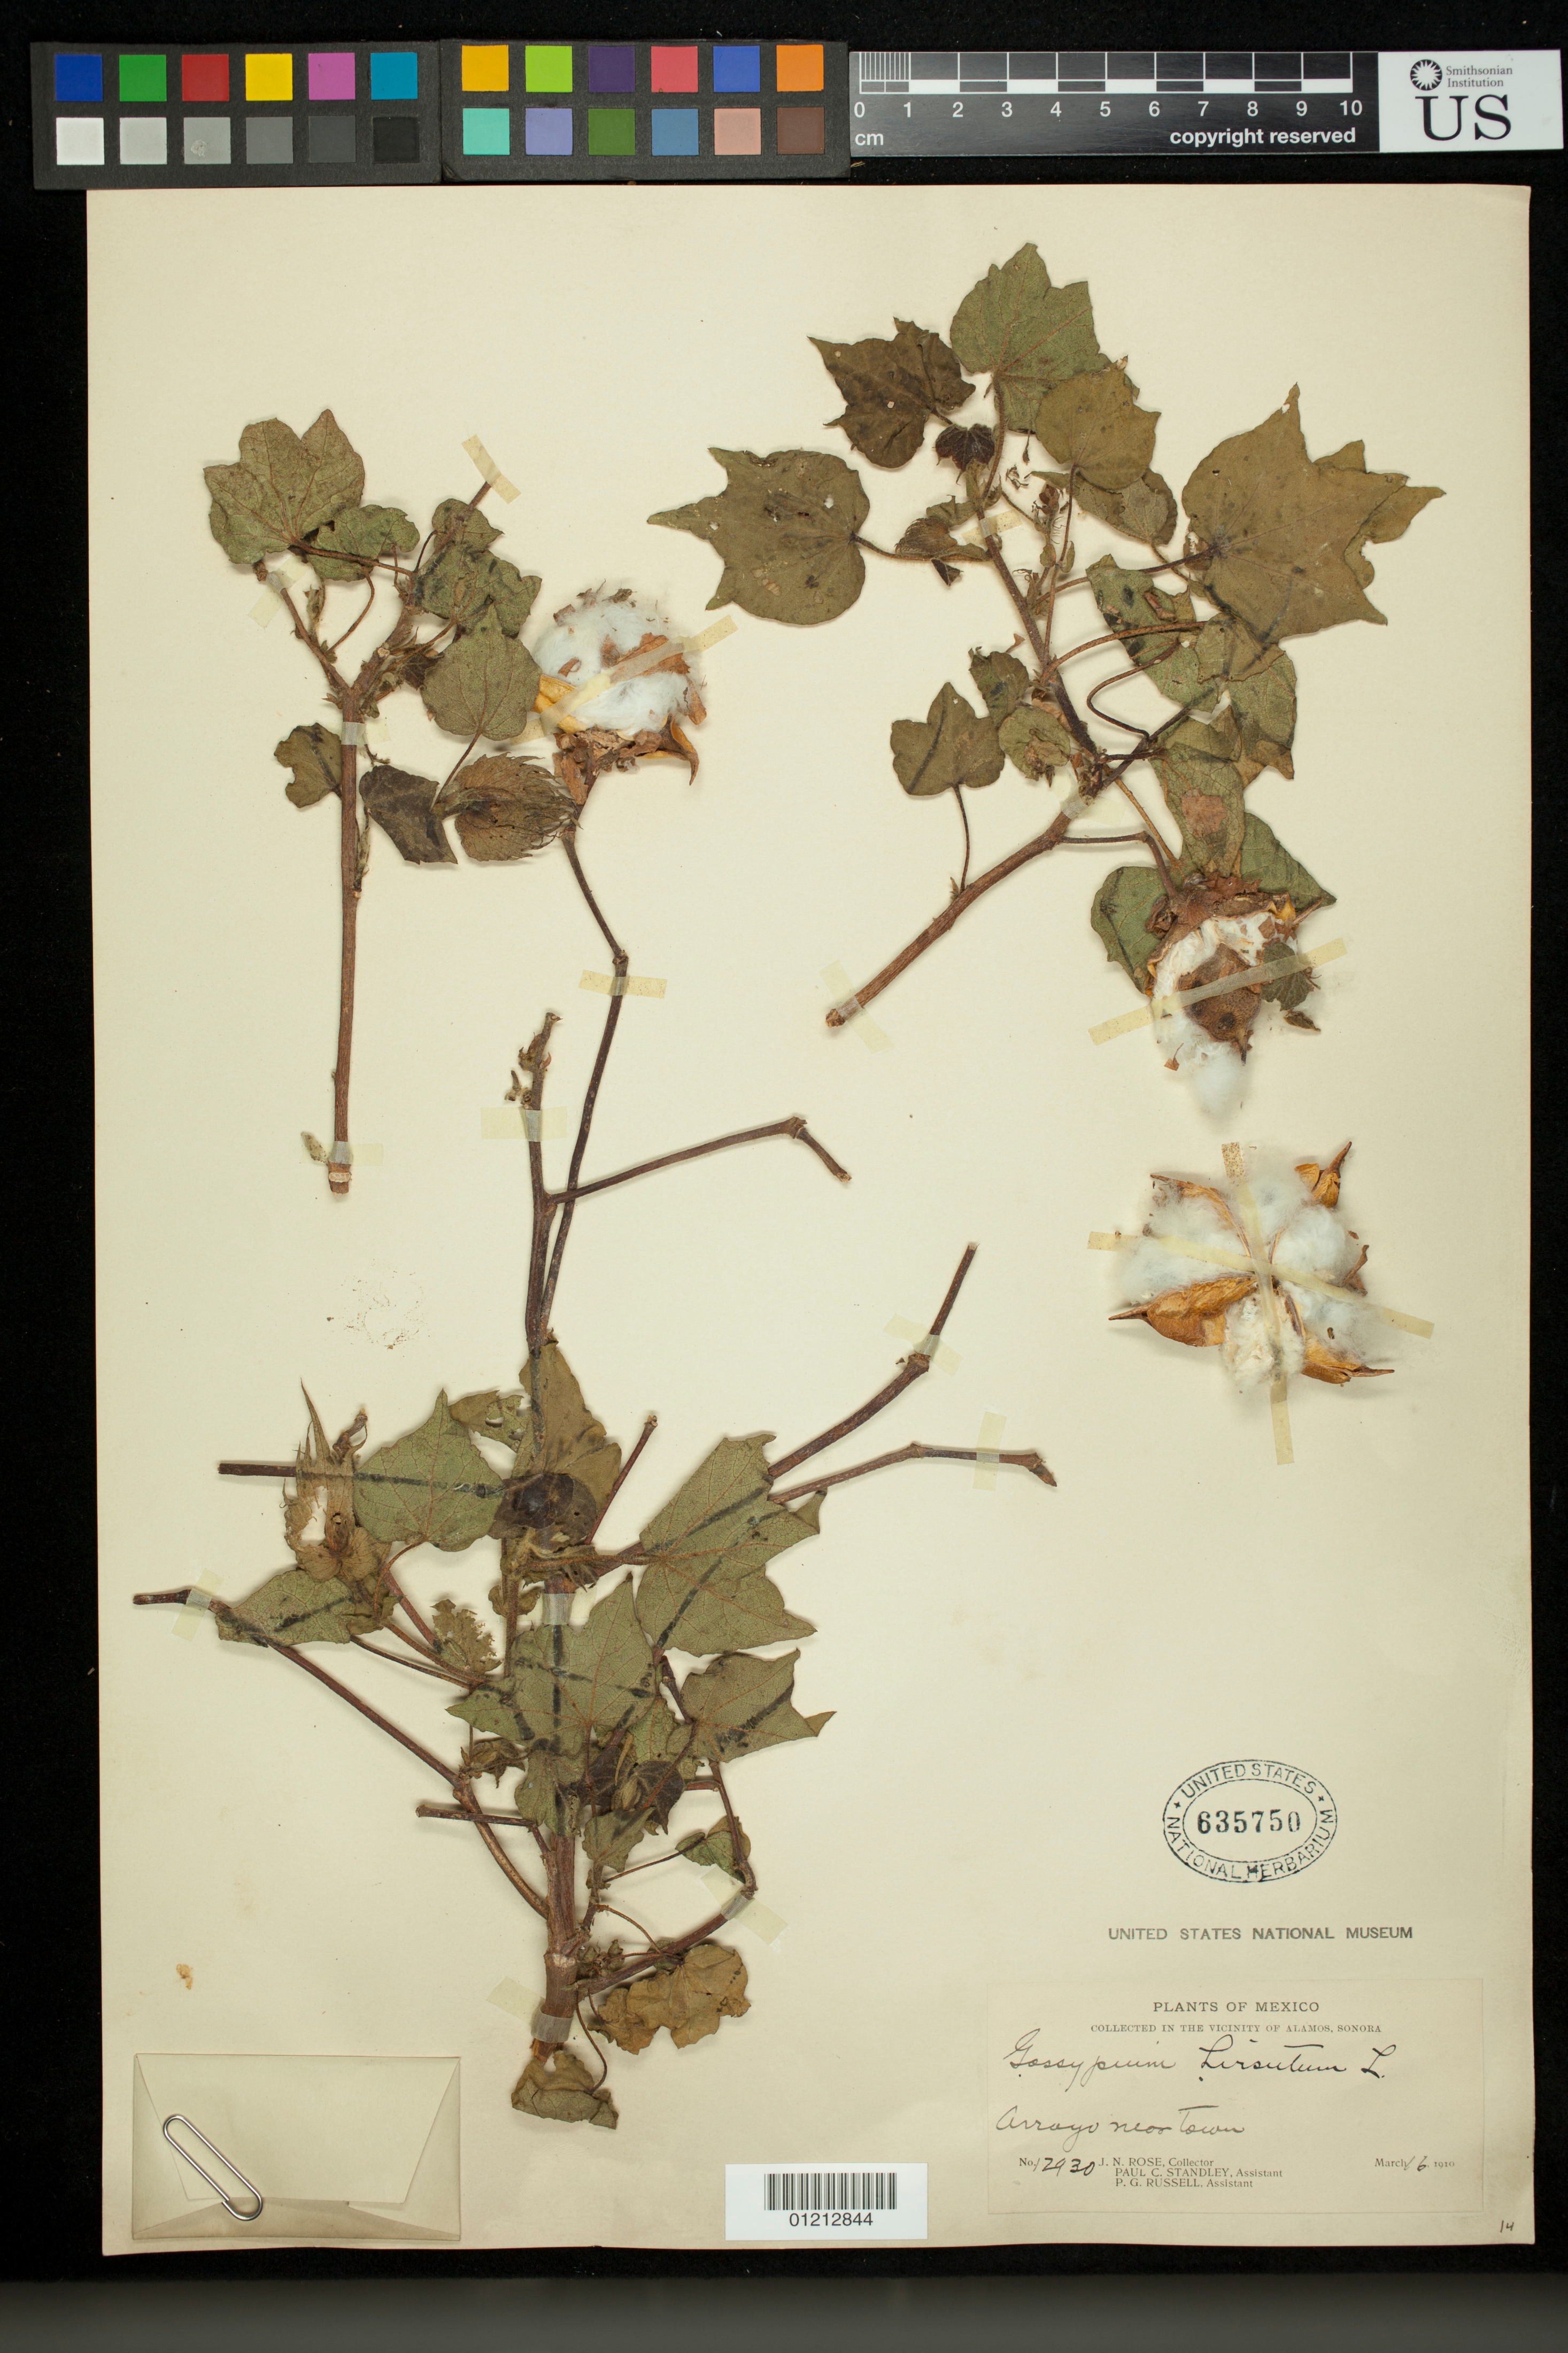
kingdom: Plantae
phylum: Tracheophyta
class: Magnoliopsida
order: Malvales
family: Malvaceae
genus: Gossypium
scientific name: Gossypium hirsutum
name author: L.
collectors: J. N. Rose, P. C. Standley & P. G. Russell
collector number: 12930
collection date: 1910-03-16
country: Mexico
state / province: Sonora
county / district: Alamos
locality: Arroyo near town.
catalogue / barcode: US 635750